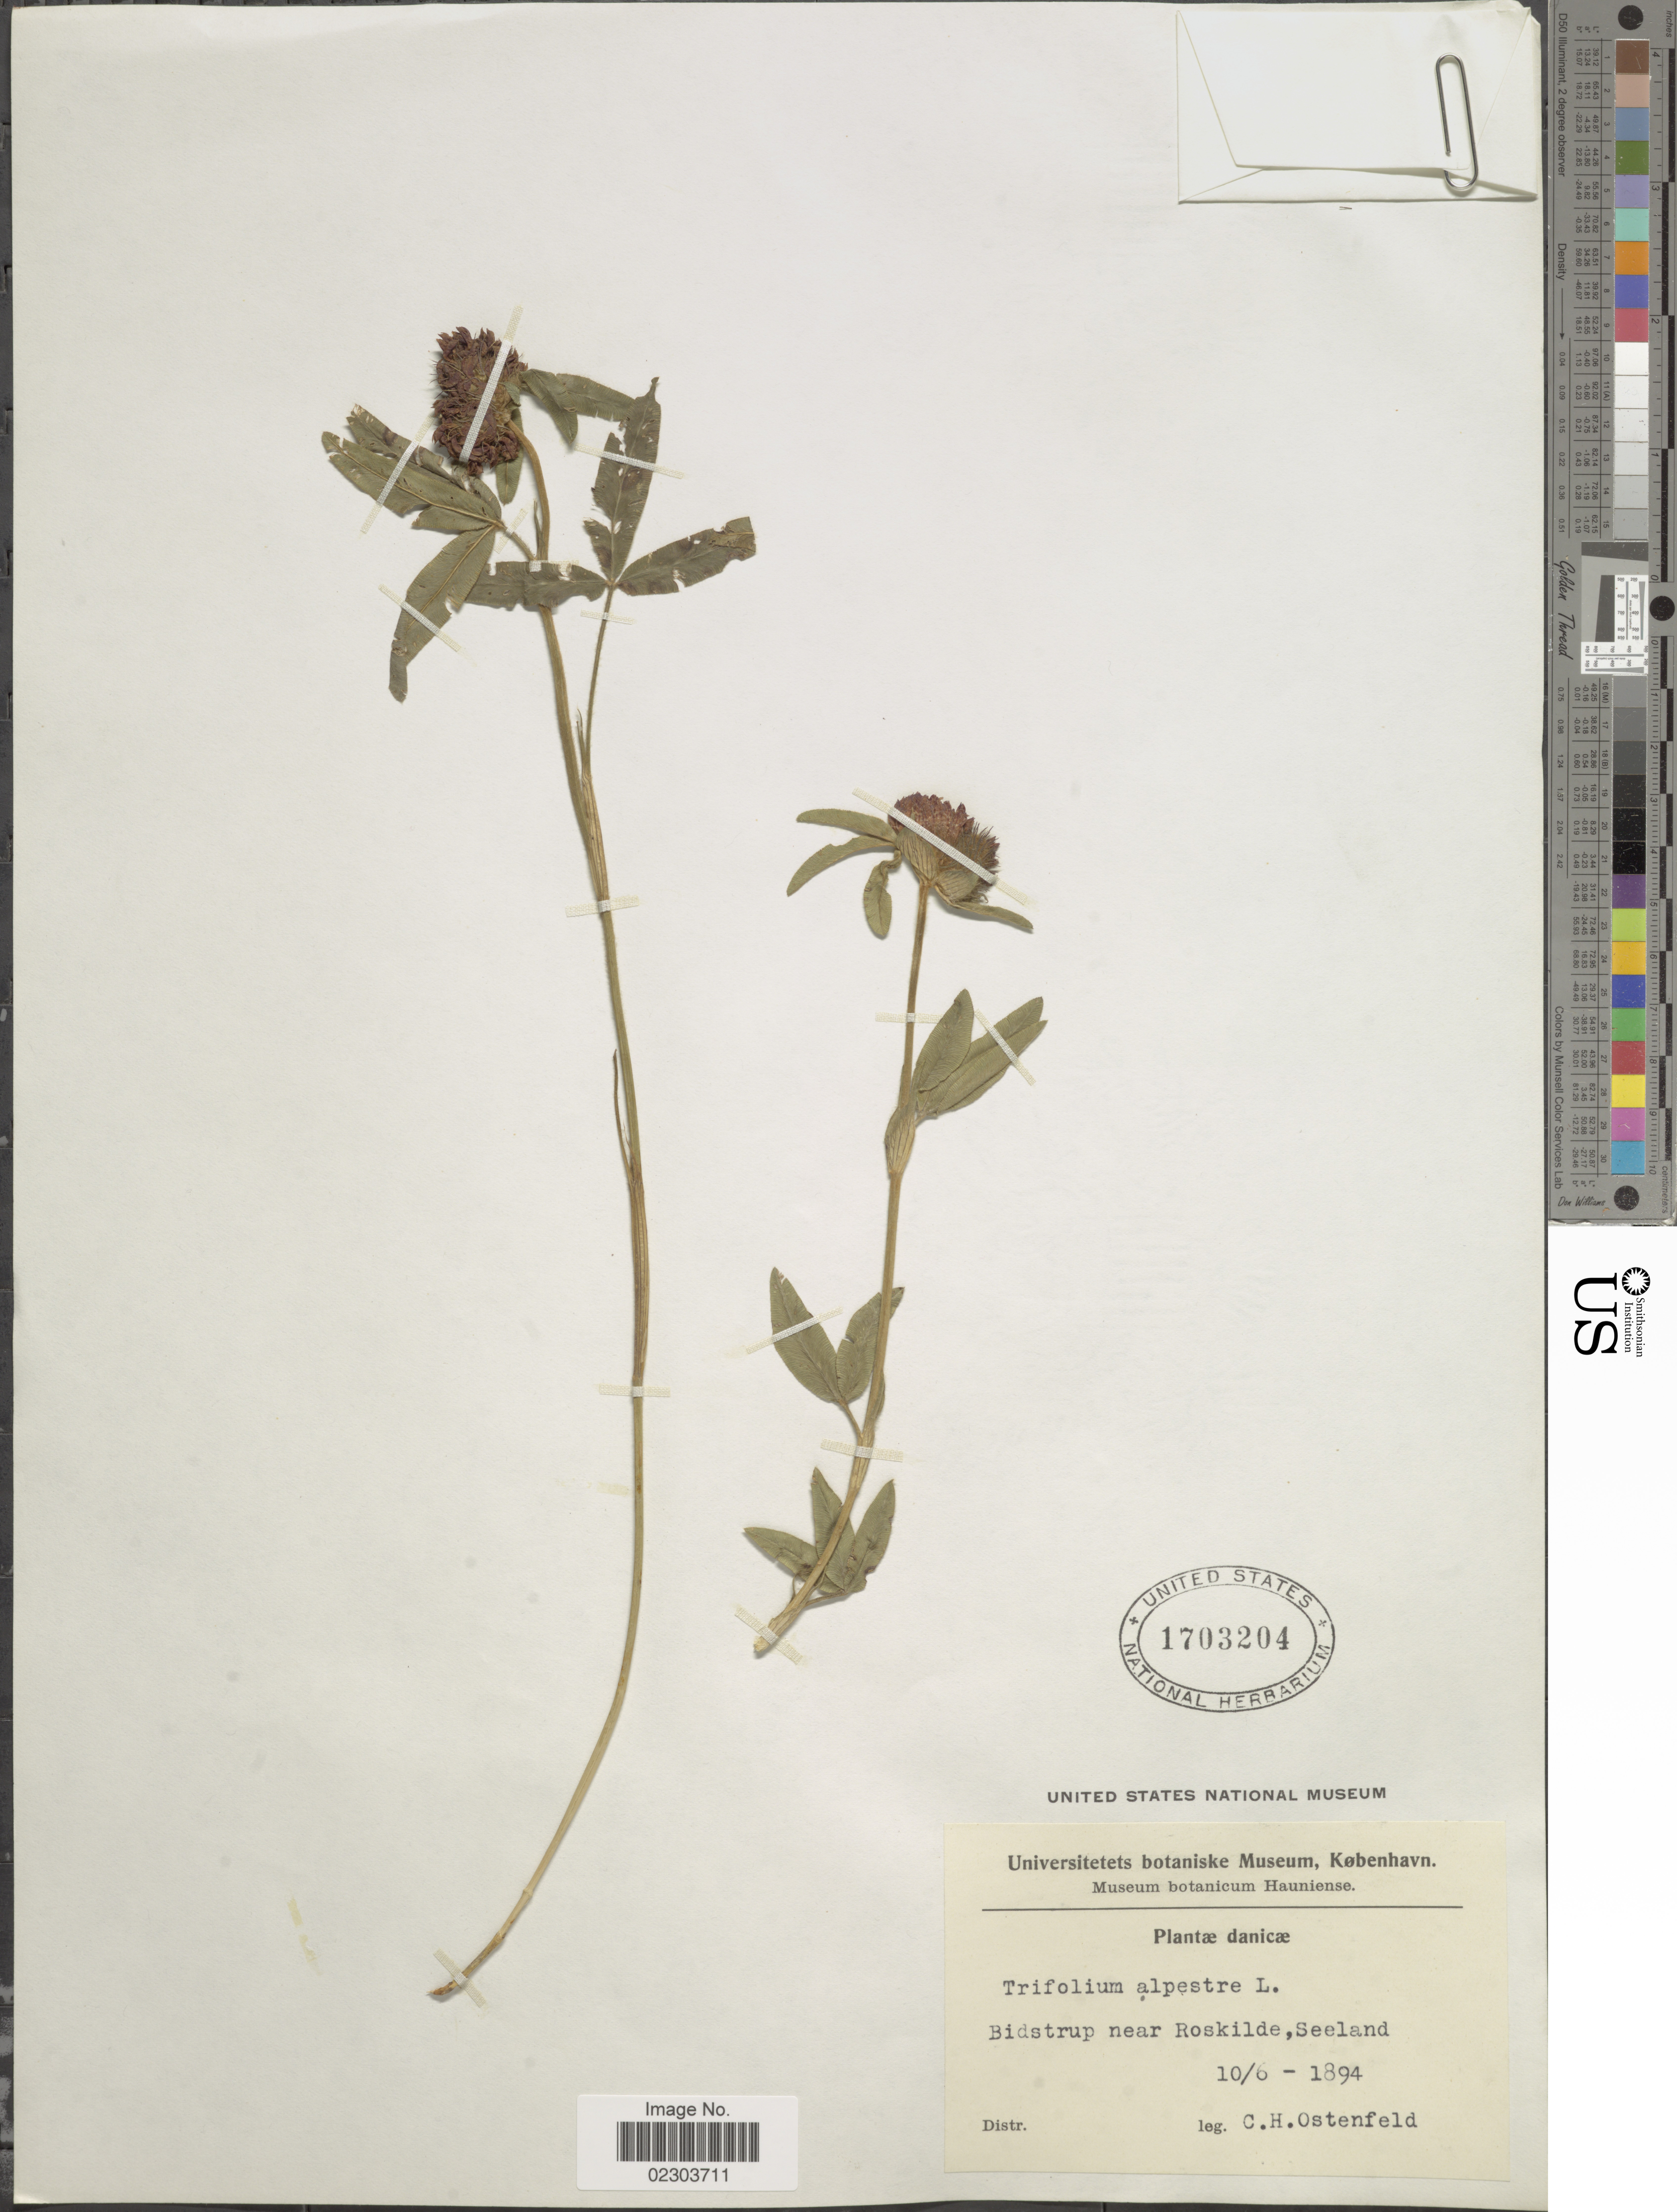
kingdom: Plantae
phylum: Tracheophyta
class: Magnoliopsida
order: Fabales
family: Fabaceae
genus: Trifolium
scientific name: Trifolium alpestre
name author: L.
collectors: C. Ostenfeld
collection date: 1894-06-10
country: New Zealand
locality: Danicae, Bidstrup near Roskilde, Seeland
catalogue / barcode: US 1703204